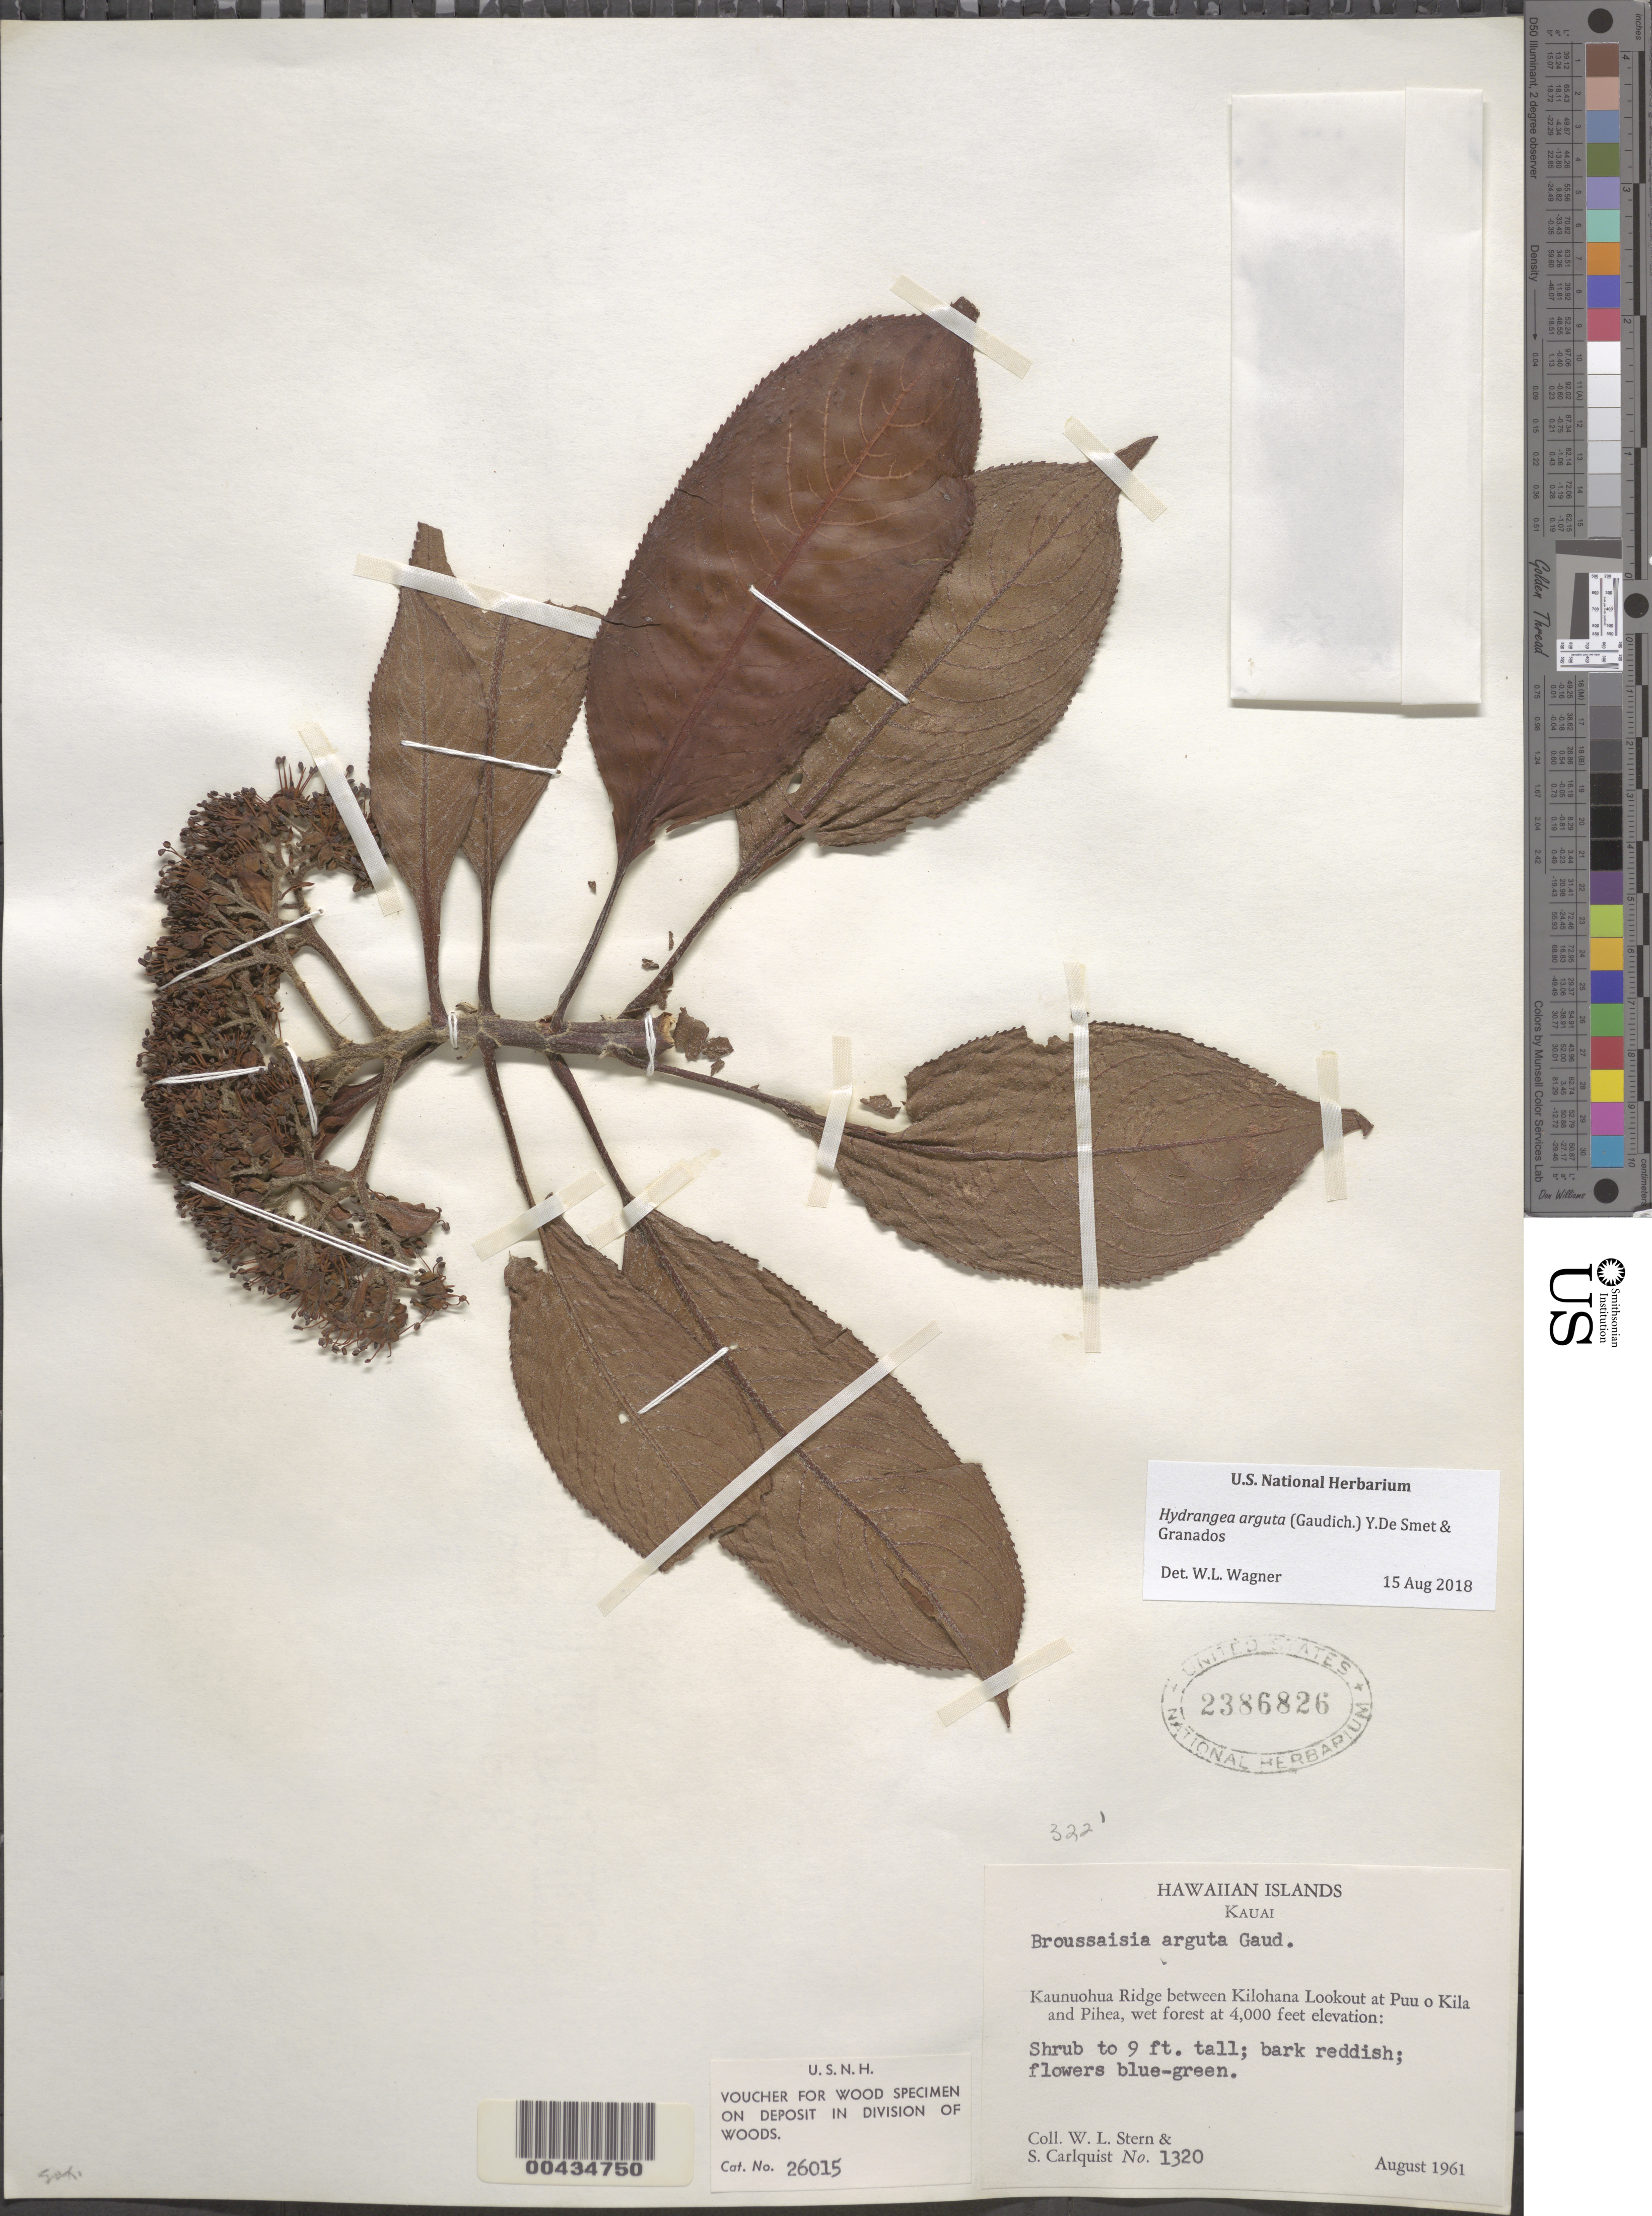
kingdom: Plantae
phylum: Tracheophyta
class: Magnoliopsida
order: Cornales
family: Hydrangeaceae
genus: Hydrangea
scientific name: Hydrangea arguta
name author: (Gaudich.) Y. De Smet & C. Granados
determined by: Wagner, W. L., (BOT), Smithsonian Institution - National Museum of Natural History (UNITED STATES)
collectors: W. L. Stern & S. Carlquist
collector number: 1320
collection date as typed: Aug 1961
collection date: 1961-08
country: United States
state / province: Hawaii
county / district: Kauai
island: Kaua'i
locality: Kaunuohua Ridge between Kilohana Lookout at Puu o Kila and Pihea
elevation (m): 1219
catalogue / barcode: US 2386826